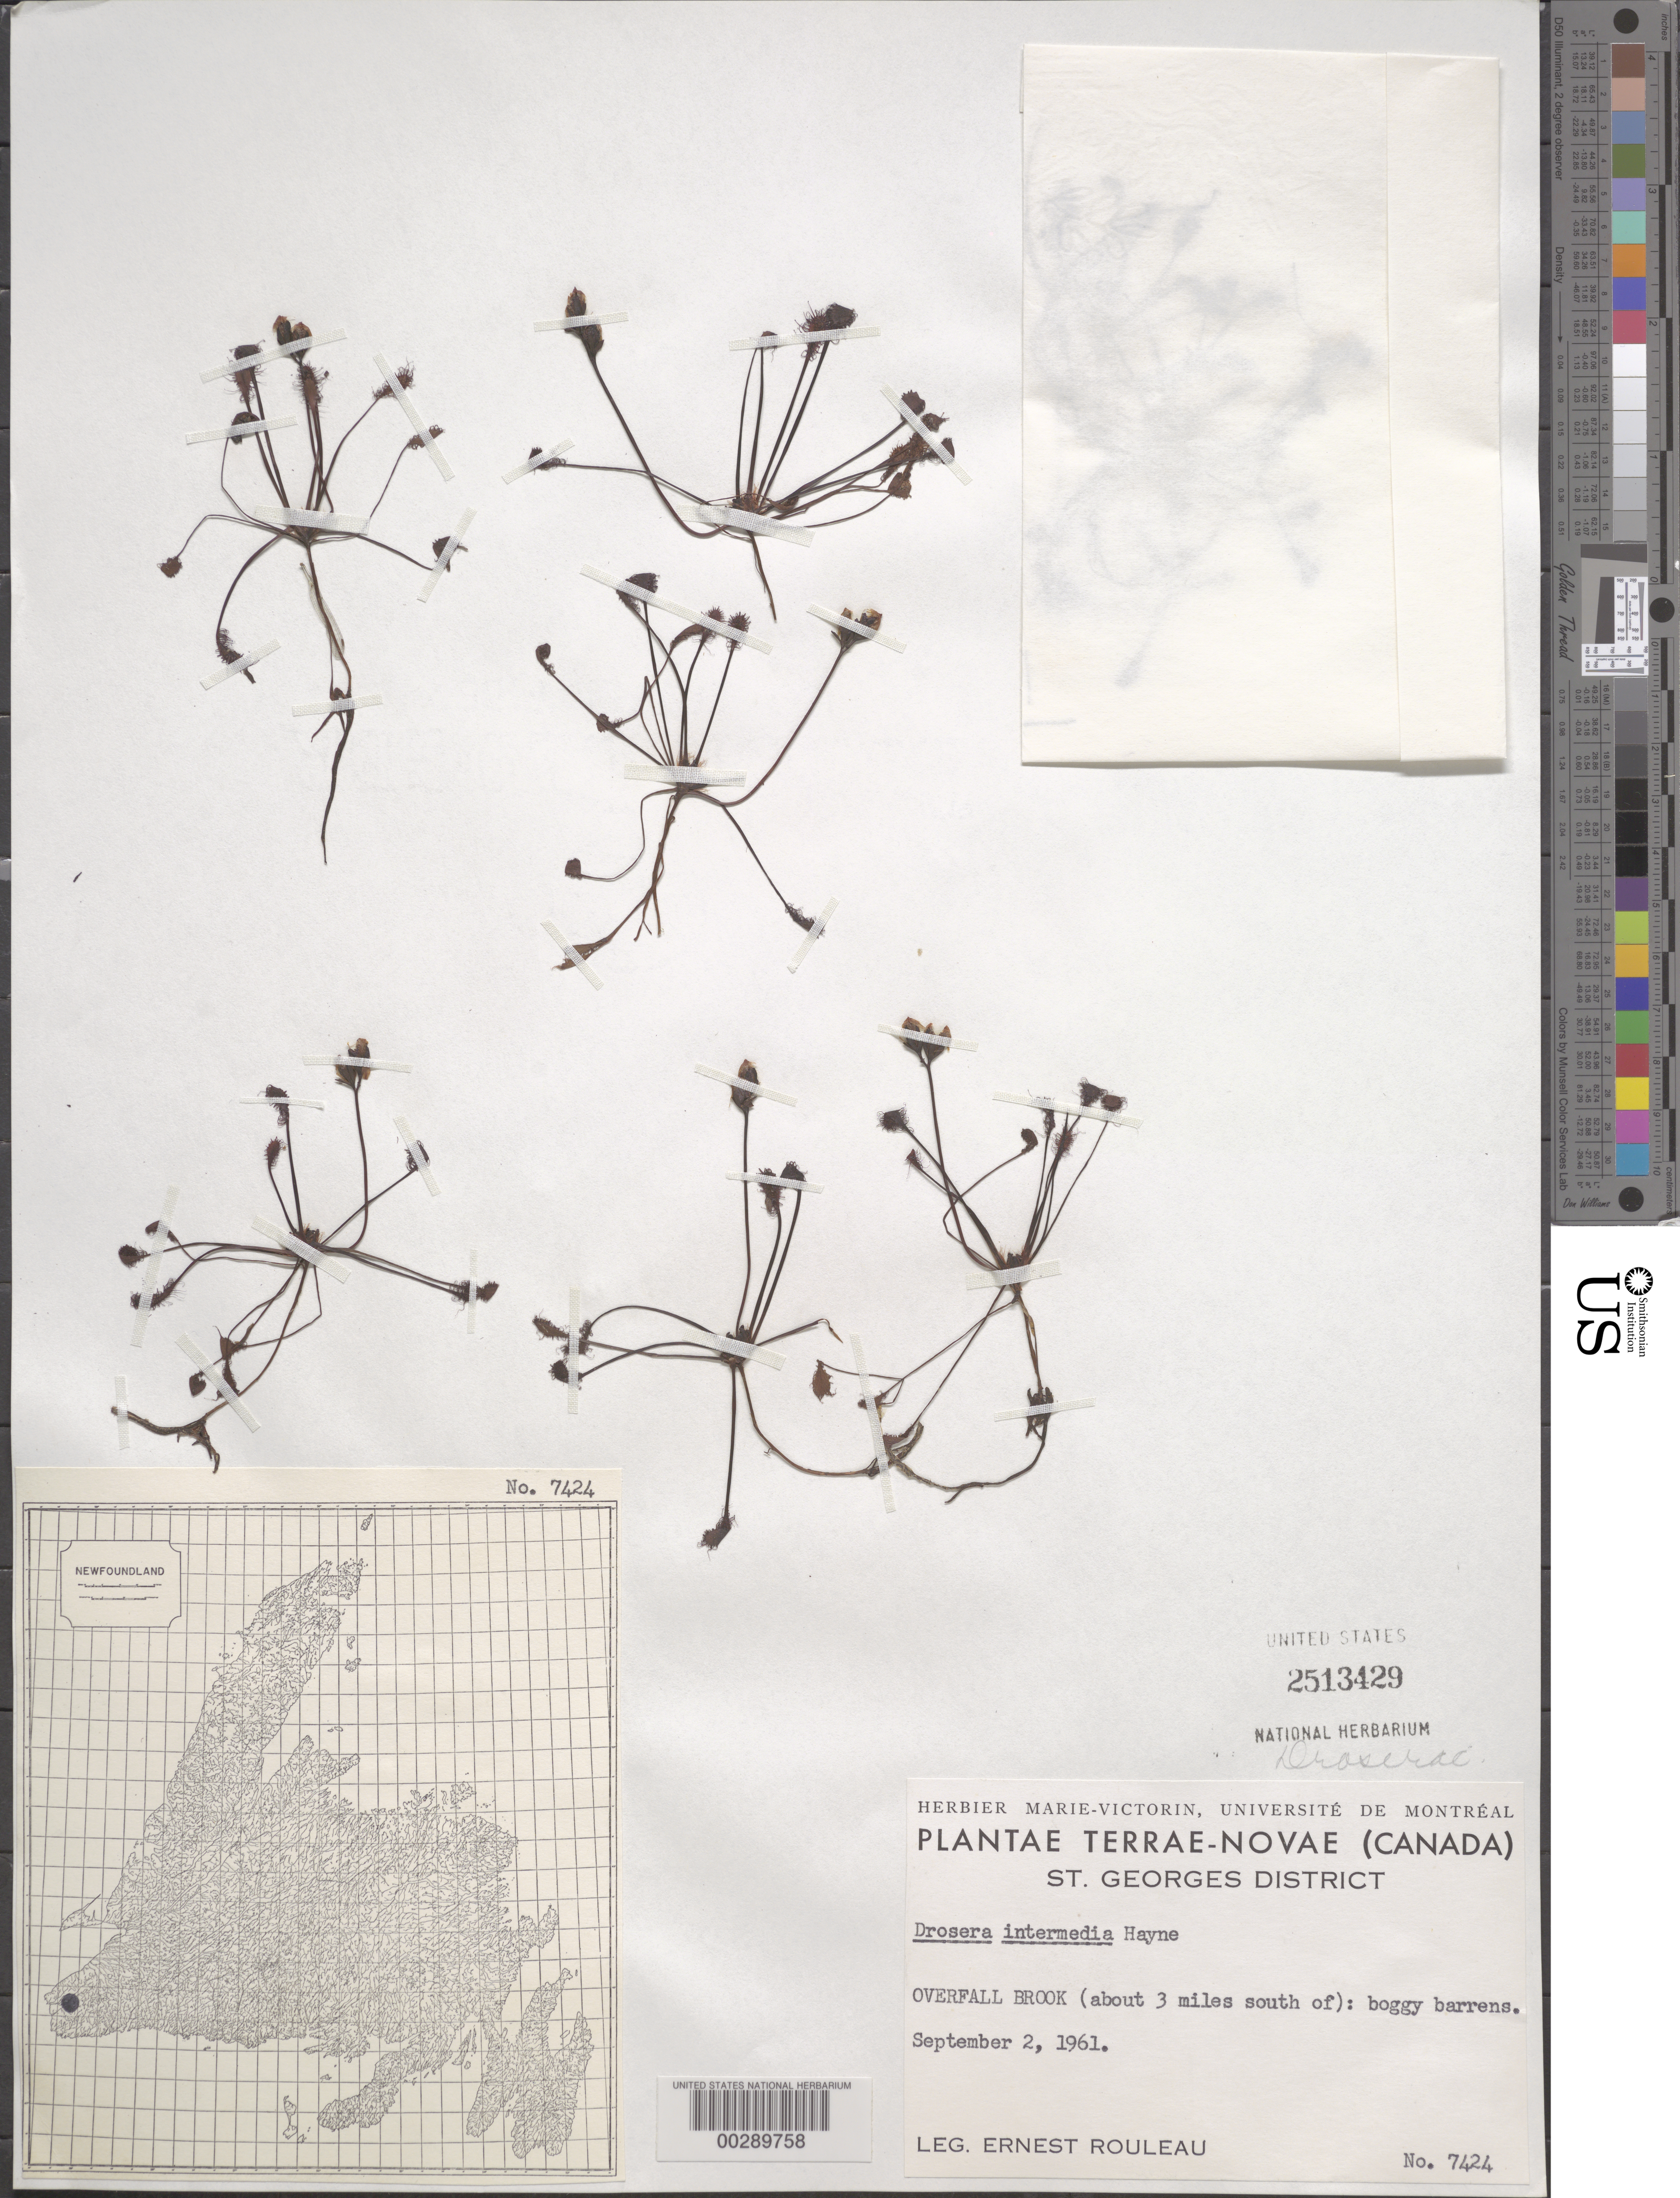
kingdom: Plantae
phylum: Tracheophyta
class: Magnoliopsida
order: Caryophyllales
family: Droseraceae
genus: Drosera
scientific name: Drosera intermedia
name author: Hayne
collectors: E. Rouleau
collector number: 7424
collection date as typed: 02 Sep 1961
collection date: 1961-09-02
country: Canada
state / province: Newfoundland and Labrador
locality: St. georges dist., about 3 mi. s of overfall brook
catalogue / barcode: US 2513429